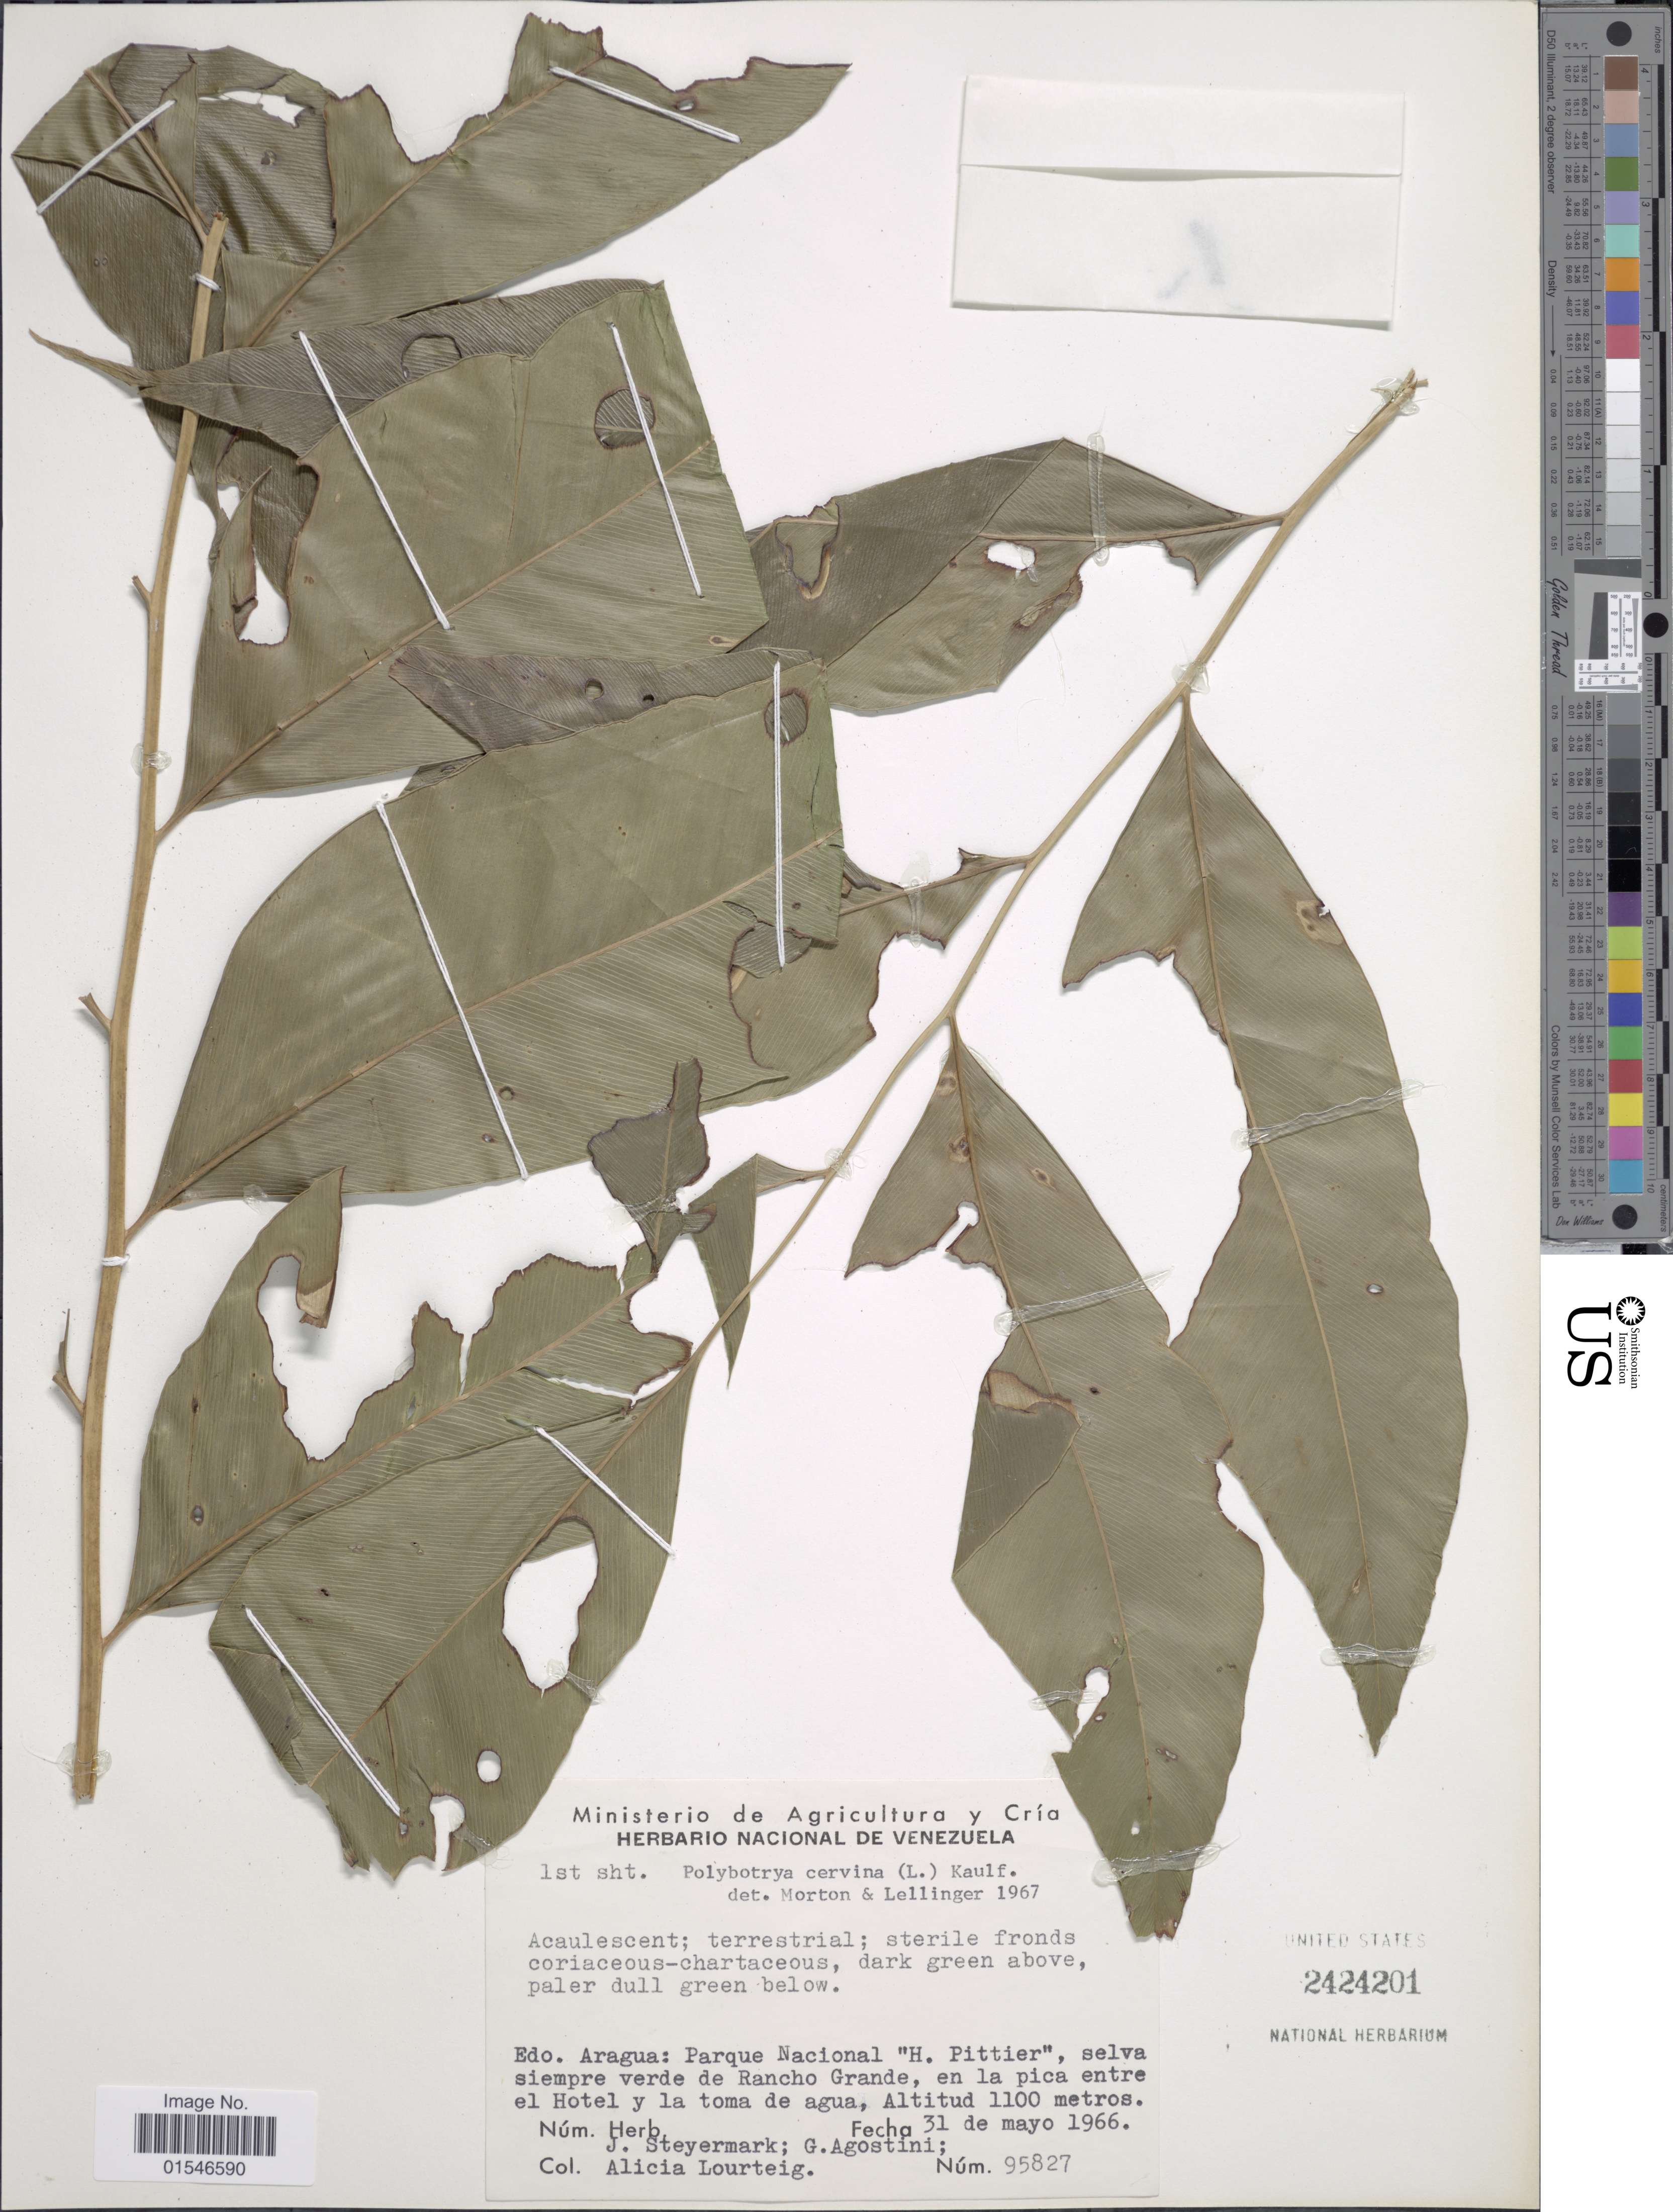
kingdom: Plantae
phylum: Tracheophyta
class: Polypodiopsida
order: Polypodiales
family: Dryopteridaceae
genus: Olfersia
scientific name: Olfersia cervina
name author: (L.) Kunze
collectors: J. Steyermark, G. Agostini & A. Lourteig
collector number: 95827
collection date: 1966-05-31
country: Venezuela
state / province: Aragua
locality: Parque Nacional "H. Pittier", selva siempre verde de Rancho Grande, en la pica entre el Hotel y la toma de agua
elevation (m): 1100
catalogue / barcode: US 2424201